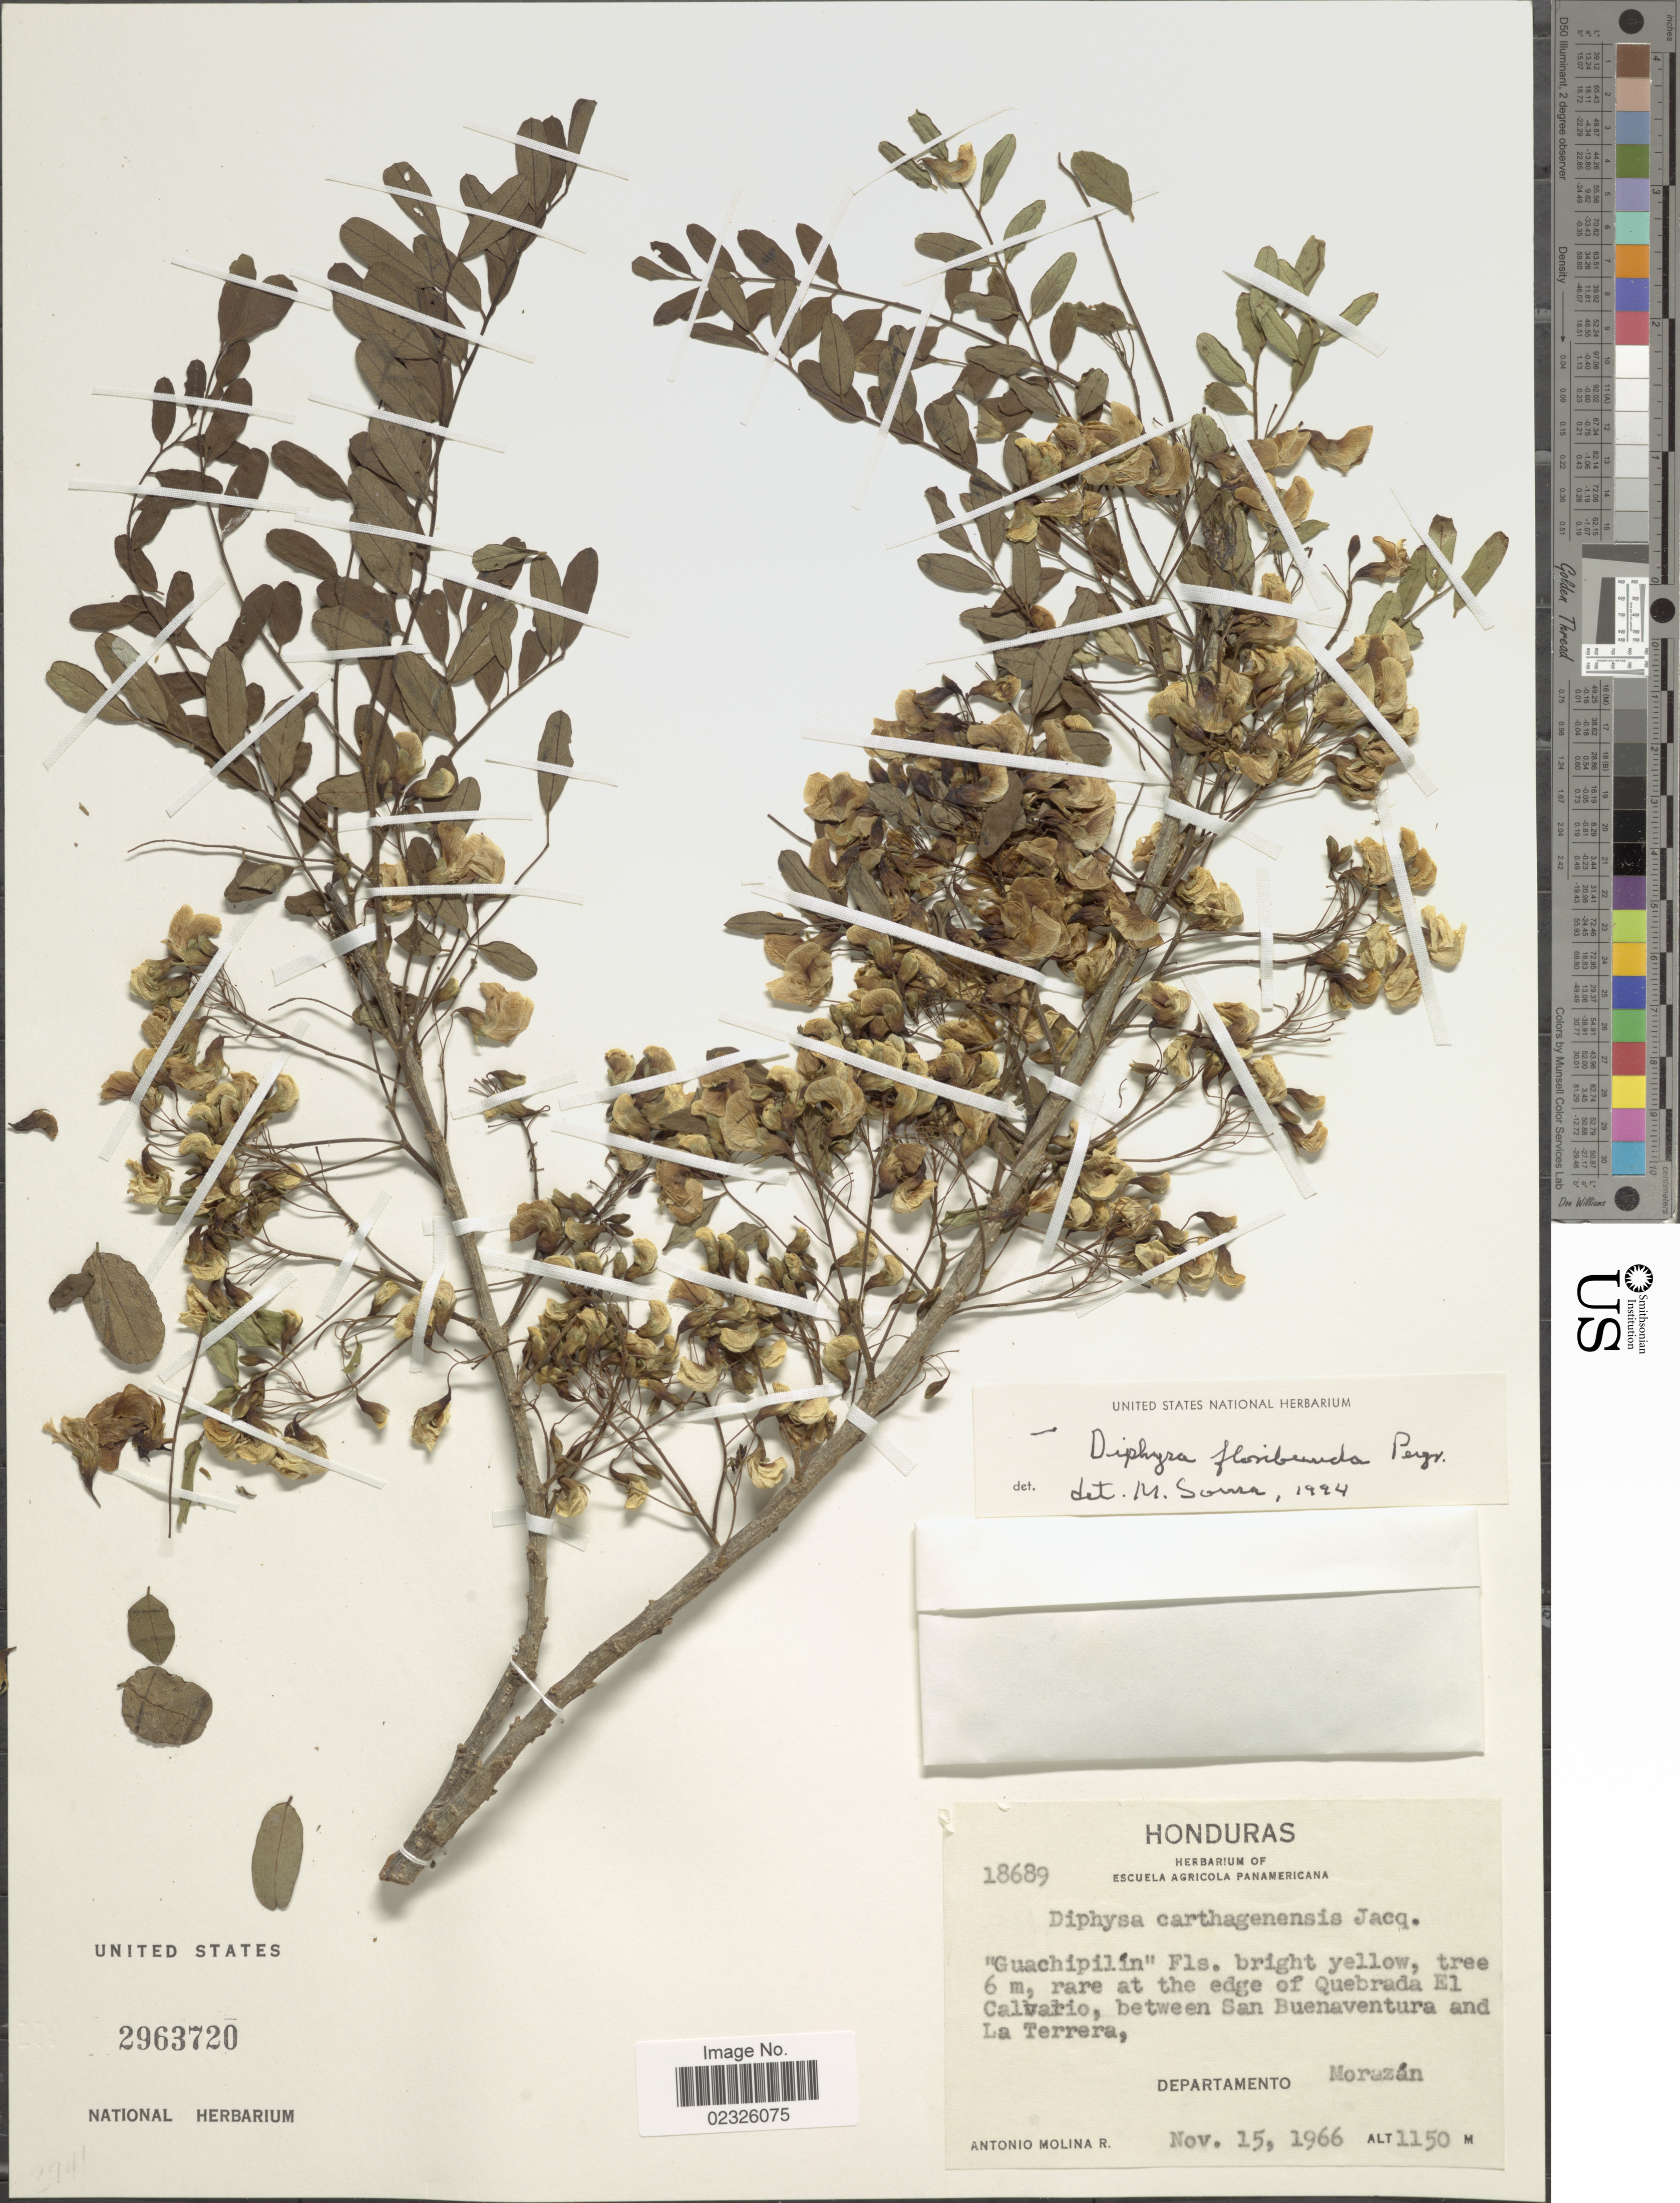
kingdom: Plantae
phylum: Tracheophyta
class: Magnoliopsida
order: Fabales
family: Fabaceae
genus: Diphysa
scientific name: Diphysa floribunda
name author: Peyr.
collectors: A. Molina R.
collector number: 18689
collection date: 1966-11-15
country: Honduras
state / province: Fco. Morazán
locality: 'Guachipilín', rare at the edge of Quebrada El Calvario, between San Buenaventura and La Terrera, Departamento Morazán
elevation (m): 1150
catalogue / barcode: US 2963720